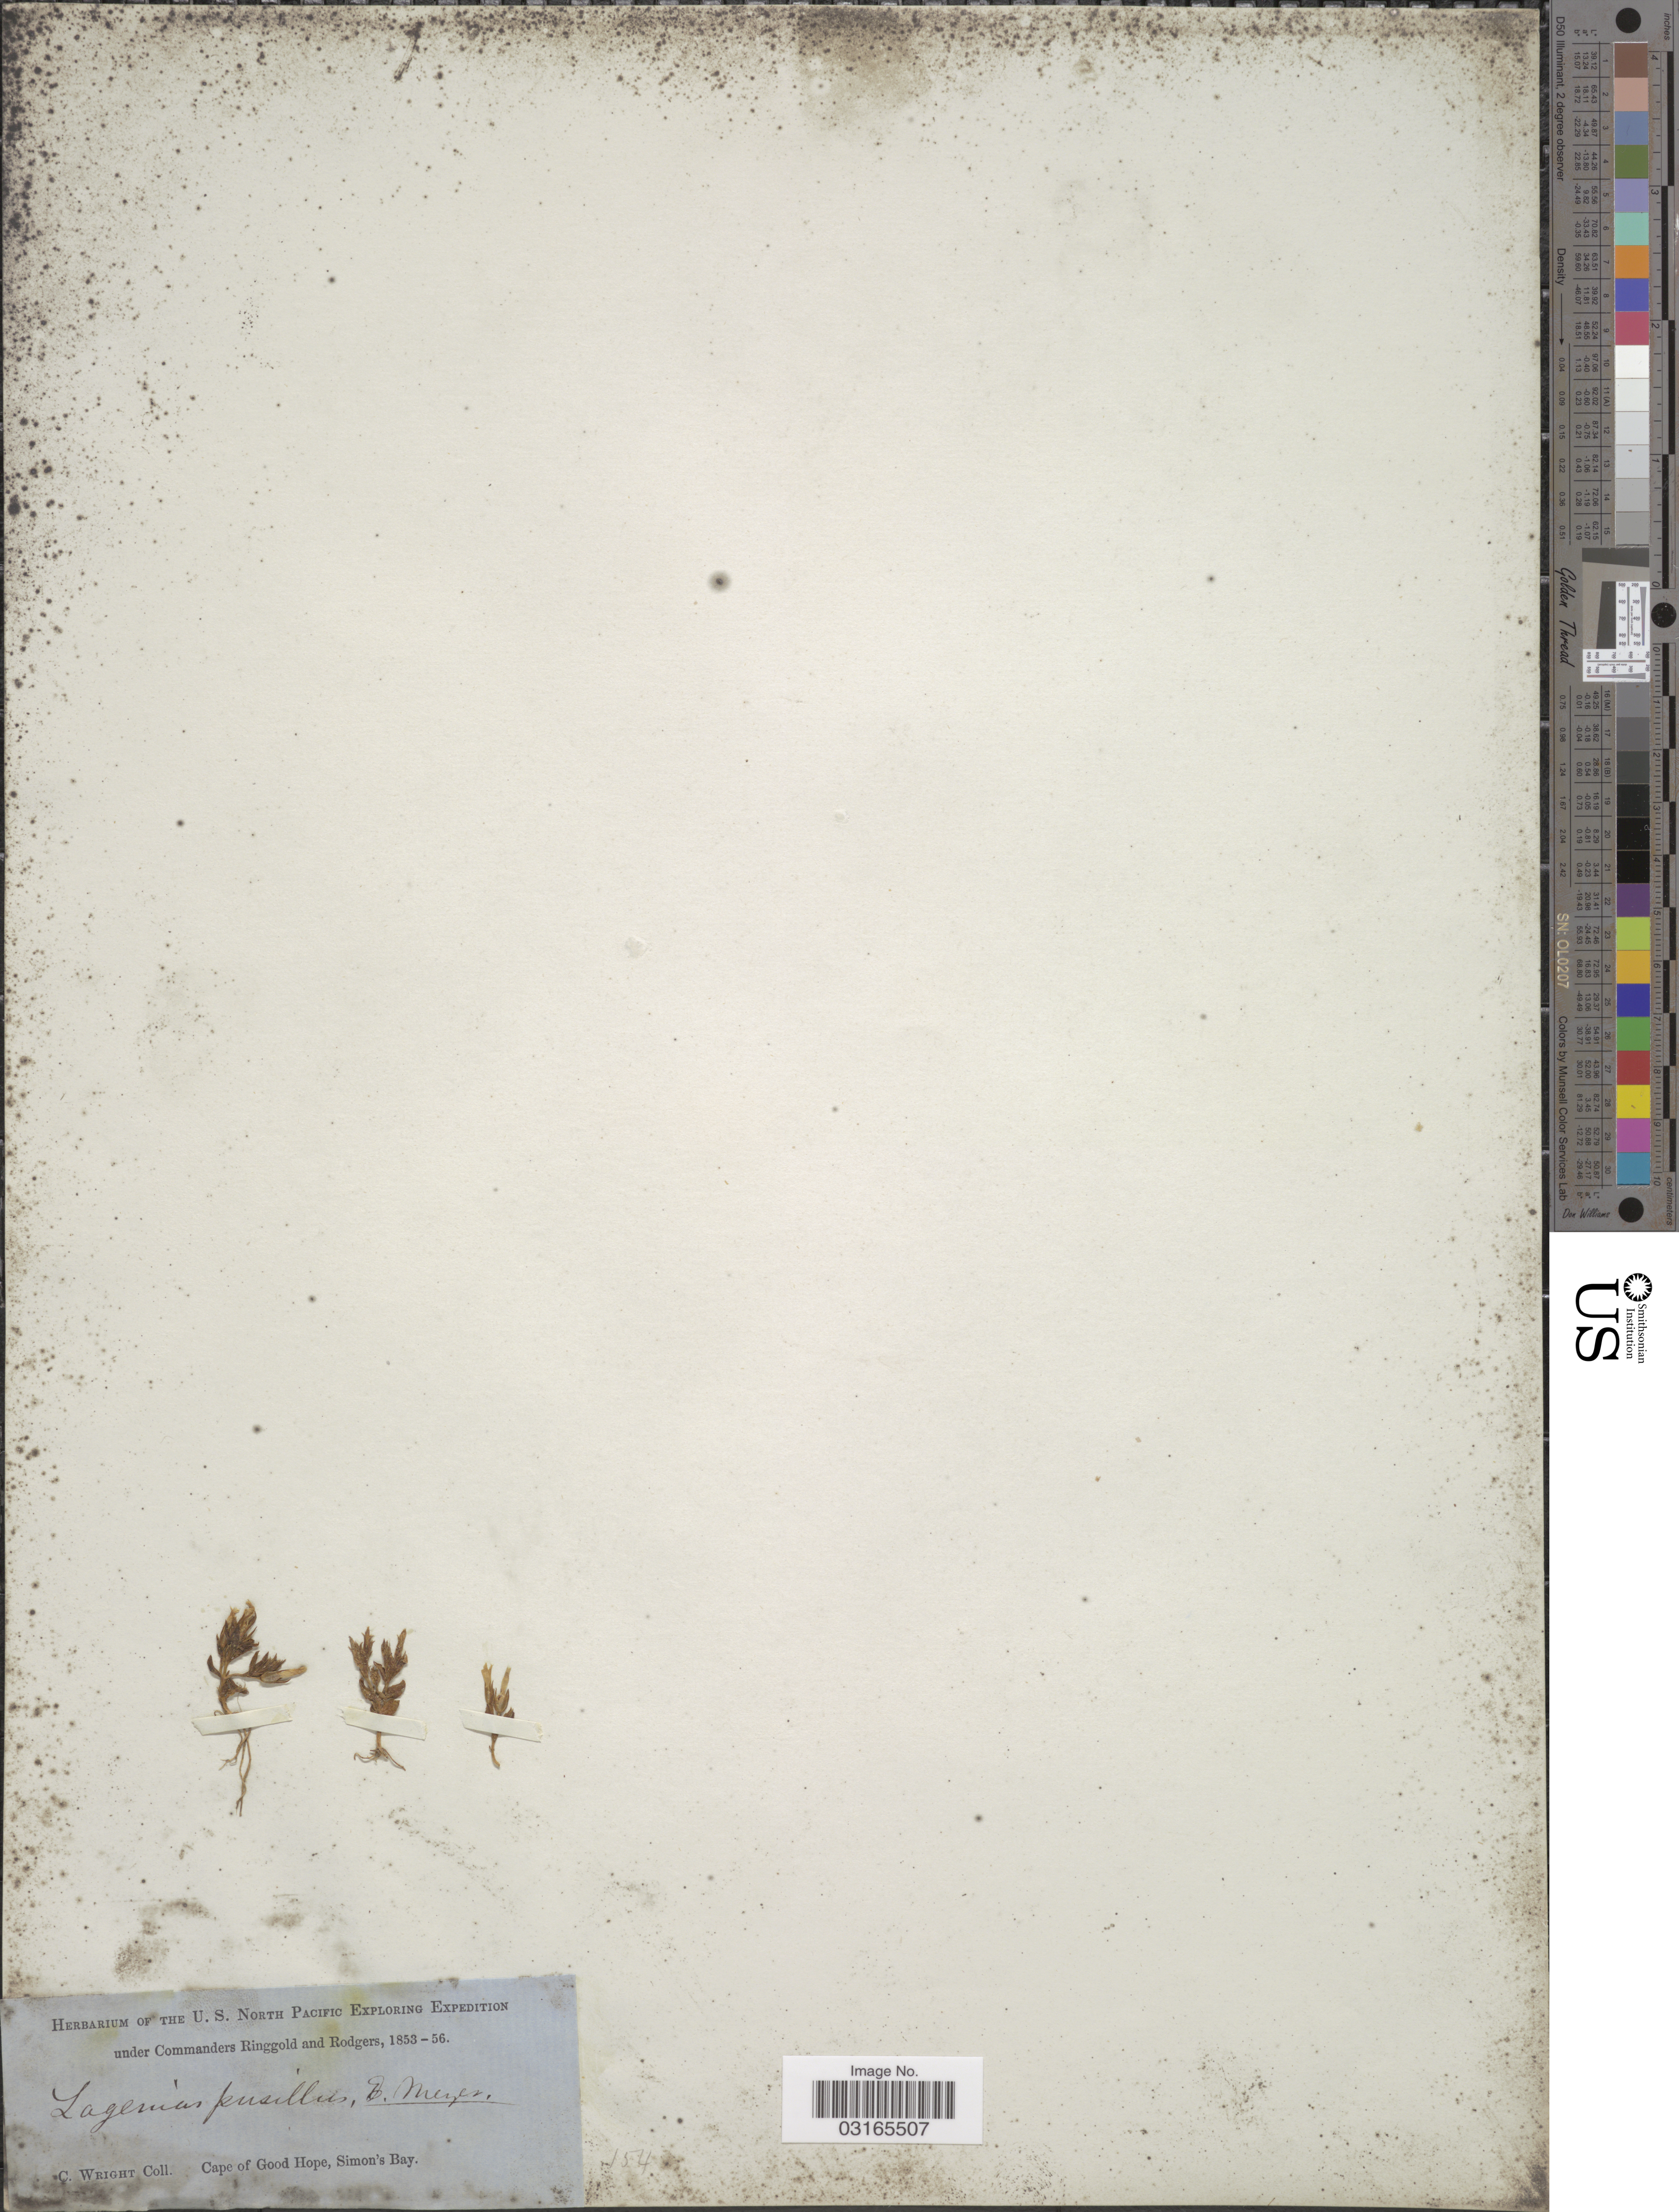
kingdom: Plantae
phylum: Tracheophyta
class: Magnoliopsida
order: Gentianales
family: Gentianaceae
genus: Sebaea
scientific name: Sebaea pusilla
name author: Eckl. ex Cham.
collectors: C. Wright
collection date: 1853/1856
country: South Africa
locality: Cape of Good Hope, Simon's Bay.